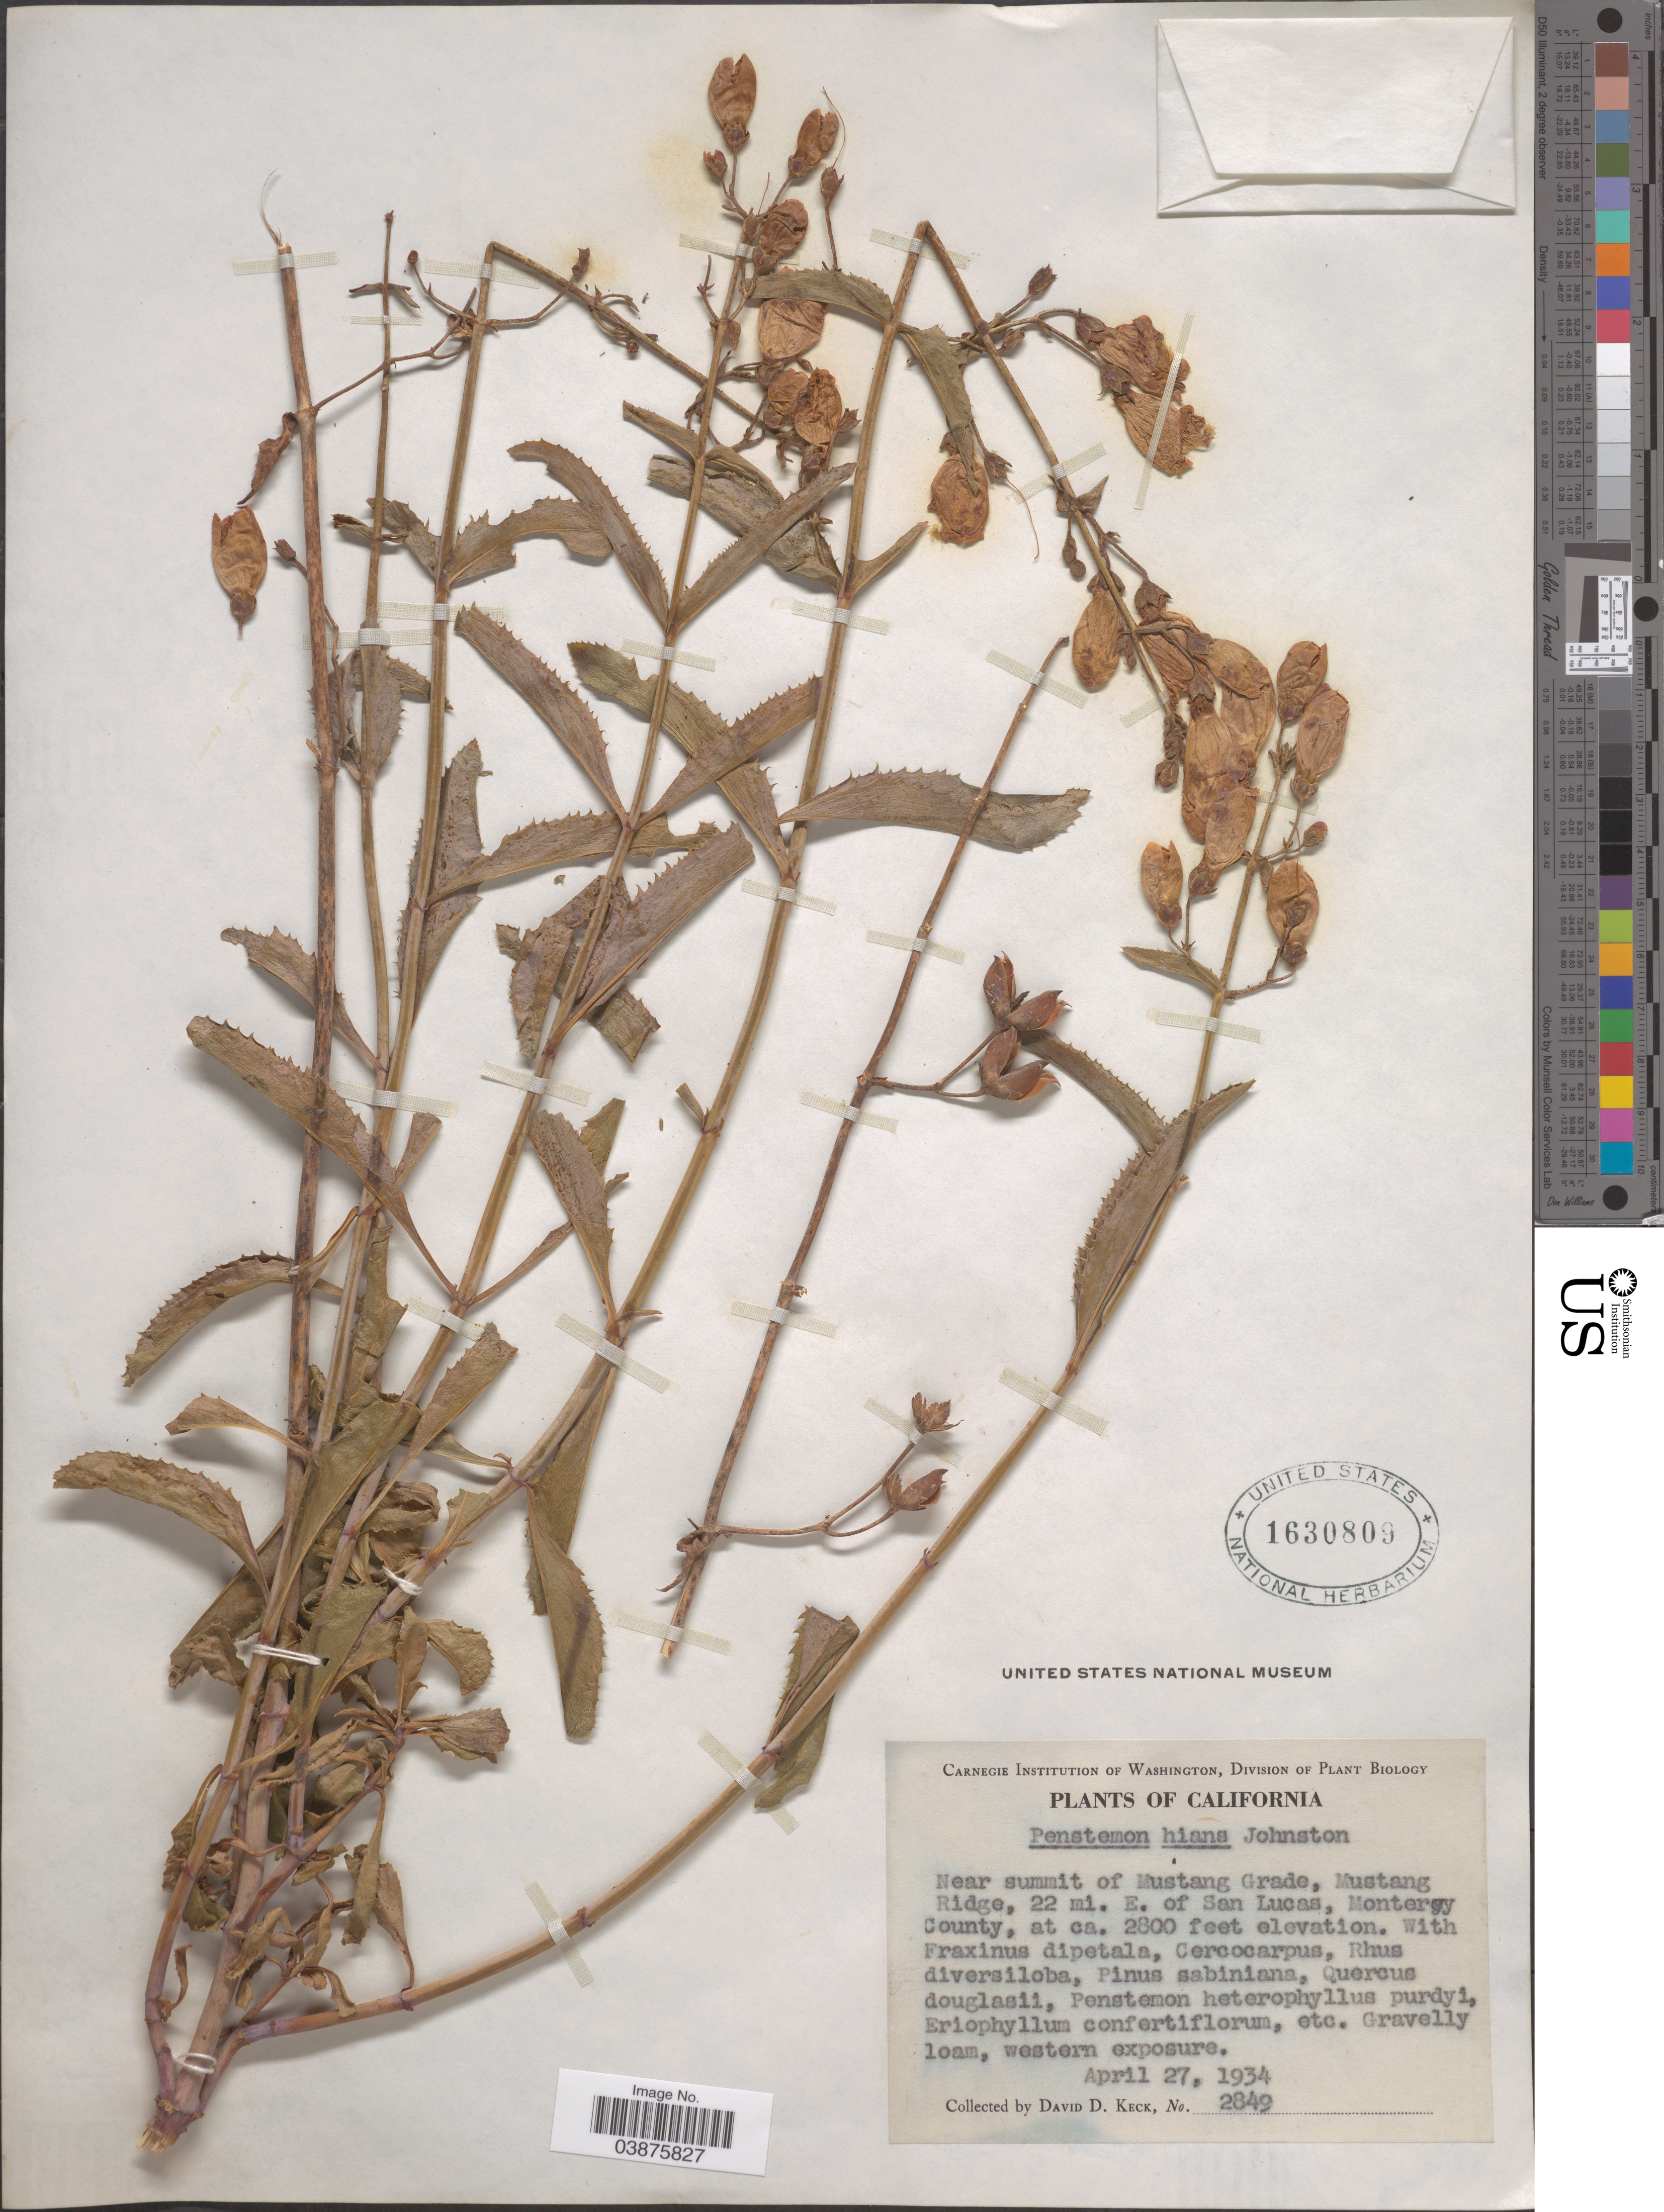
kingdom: Plantae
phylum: Tracheophyta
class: Magnoliopsida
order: Lamiales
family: Plantaginaceae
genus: Penstemon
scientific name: Penstemon hians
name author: I.M. Johnst.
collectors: D. D. Keck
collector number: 2849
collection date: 1934-04-27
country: United States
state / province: California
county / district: Monterey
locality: Near summit of Mustang Grade, Mustang Ridge, 22 mi. E. of San Lucas, Monterey County.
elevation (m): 853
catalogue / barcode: US 1630809